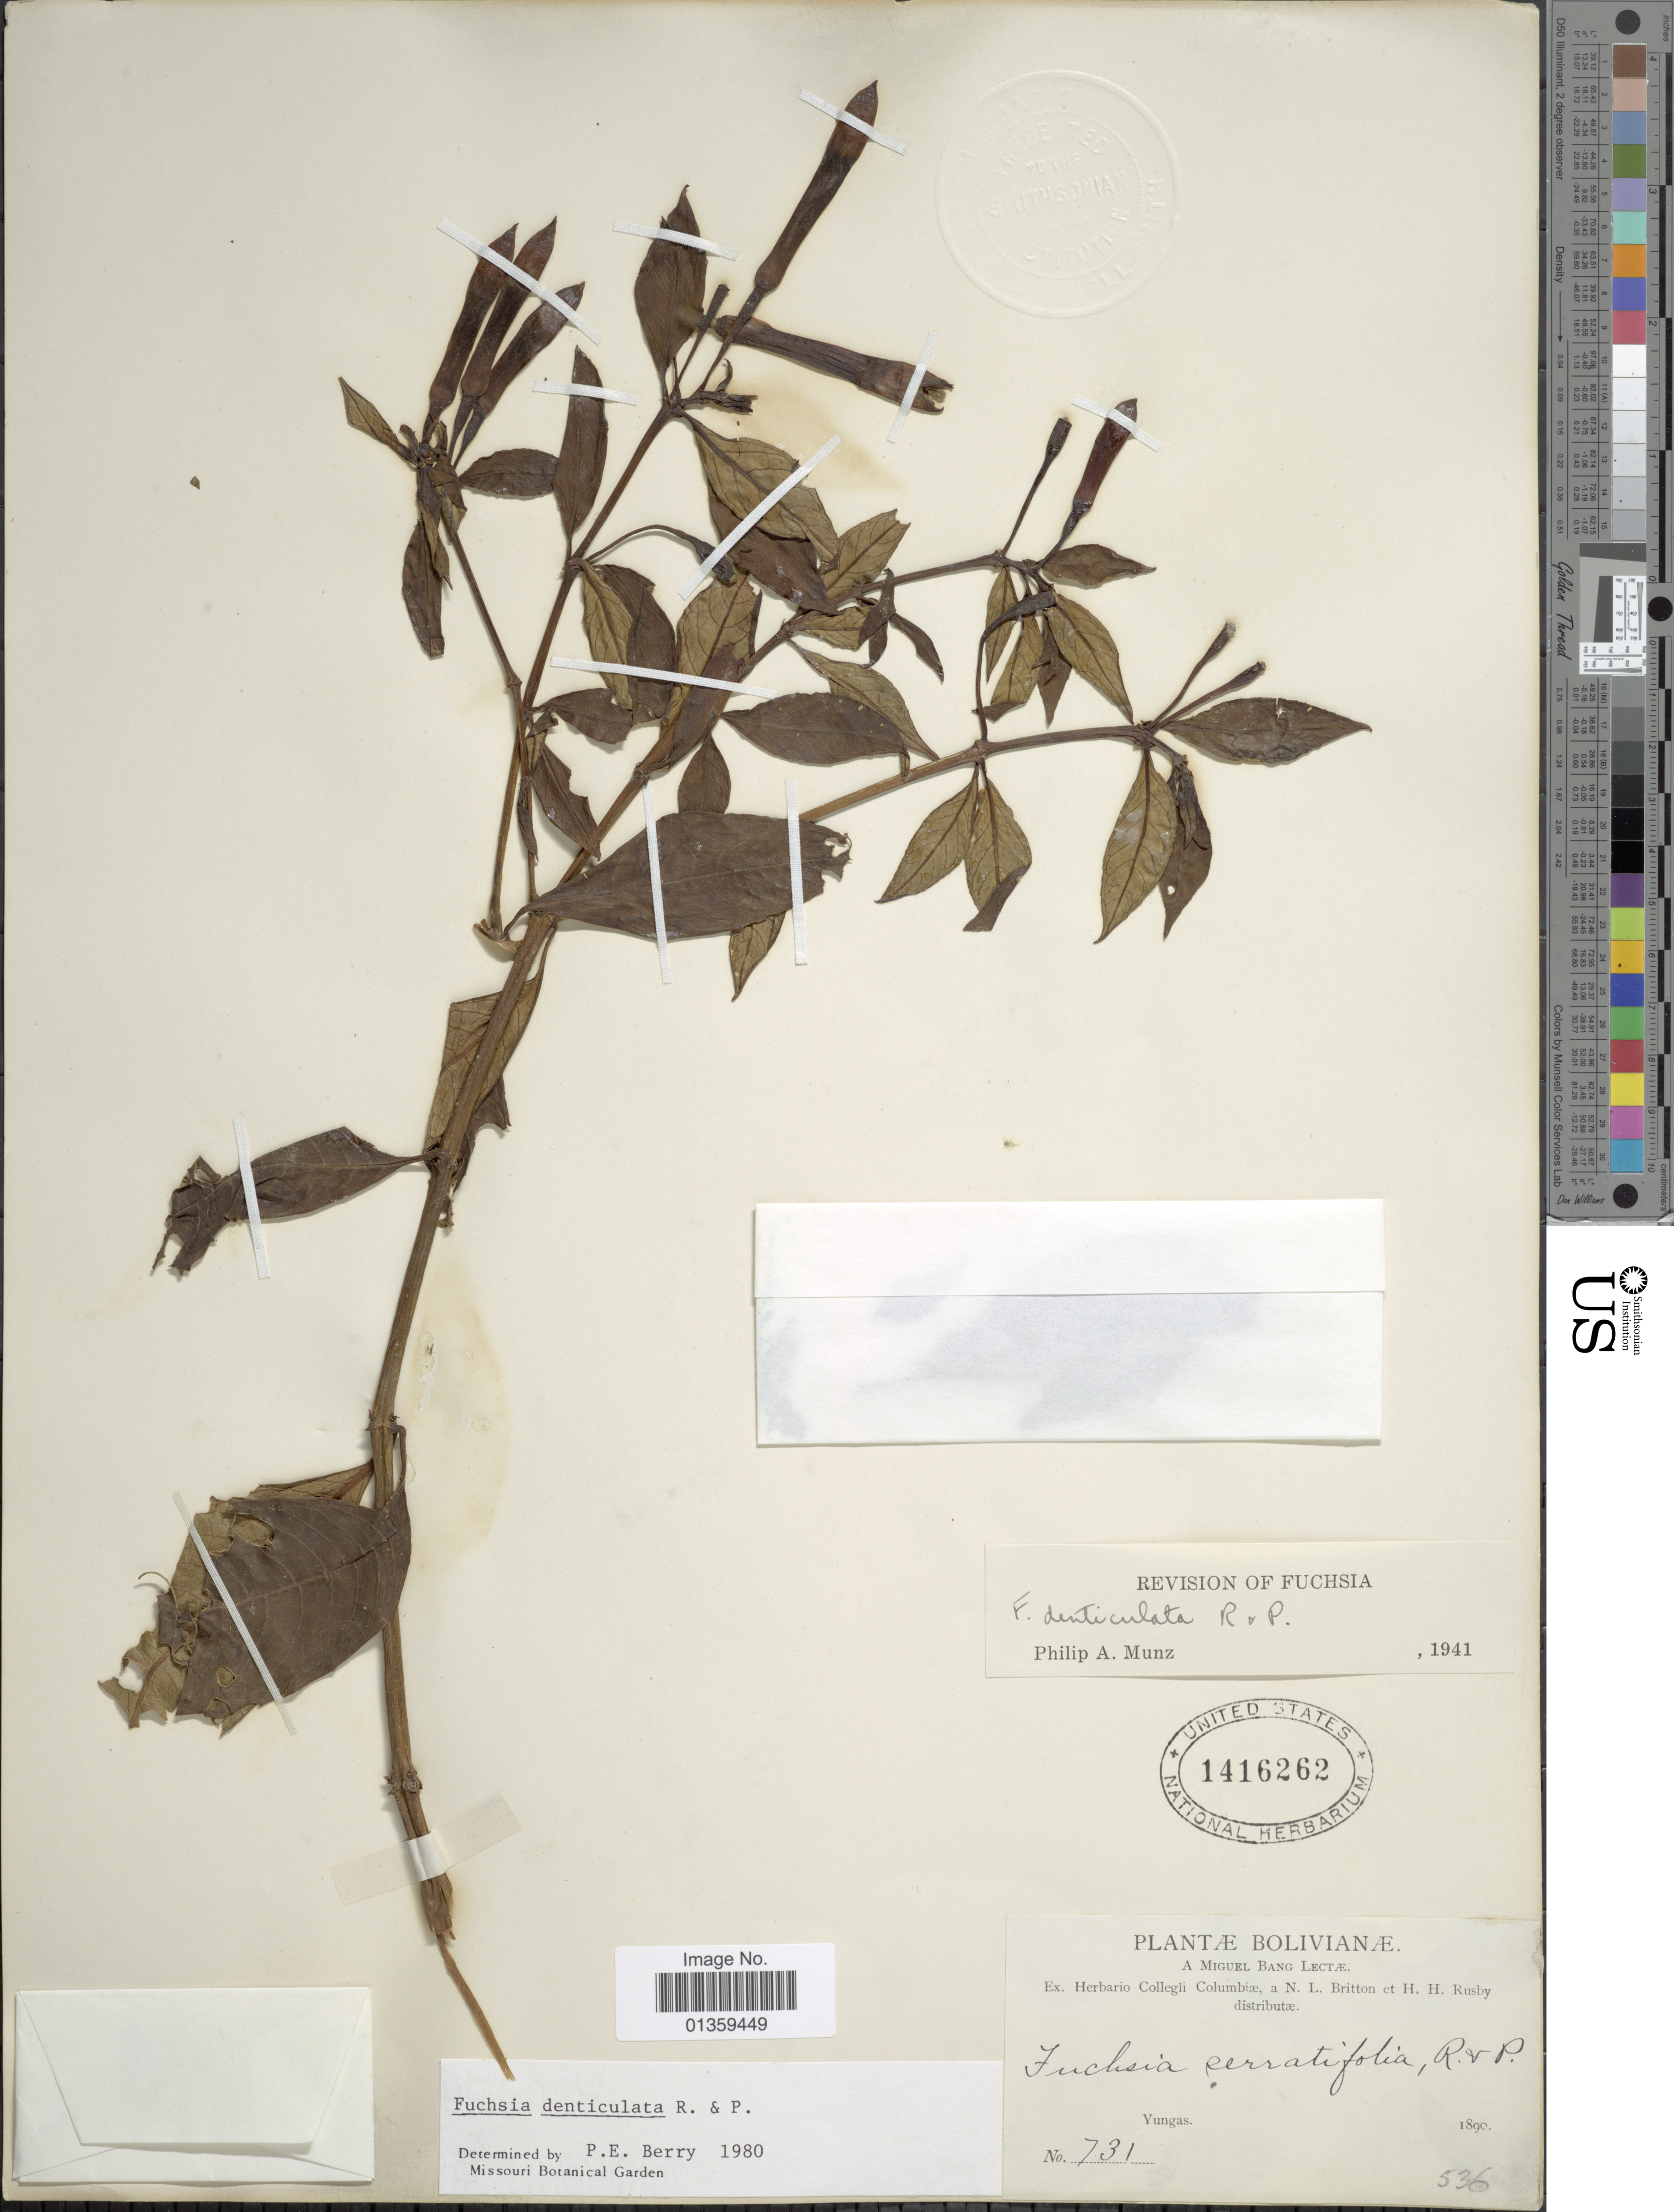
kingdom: Plantae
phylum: Tracheophyta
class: Magnoliopsida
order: Myrtales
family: Onagraceae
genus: Fuchsia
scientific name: Fuchsia denticulata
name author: Ruiz & Pav.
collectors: M. Bang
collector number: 731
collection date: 1890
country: Bolivia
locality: Yungas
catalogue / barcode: US 1416262